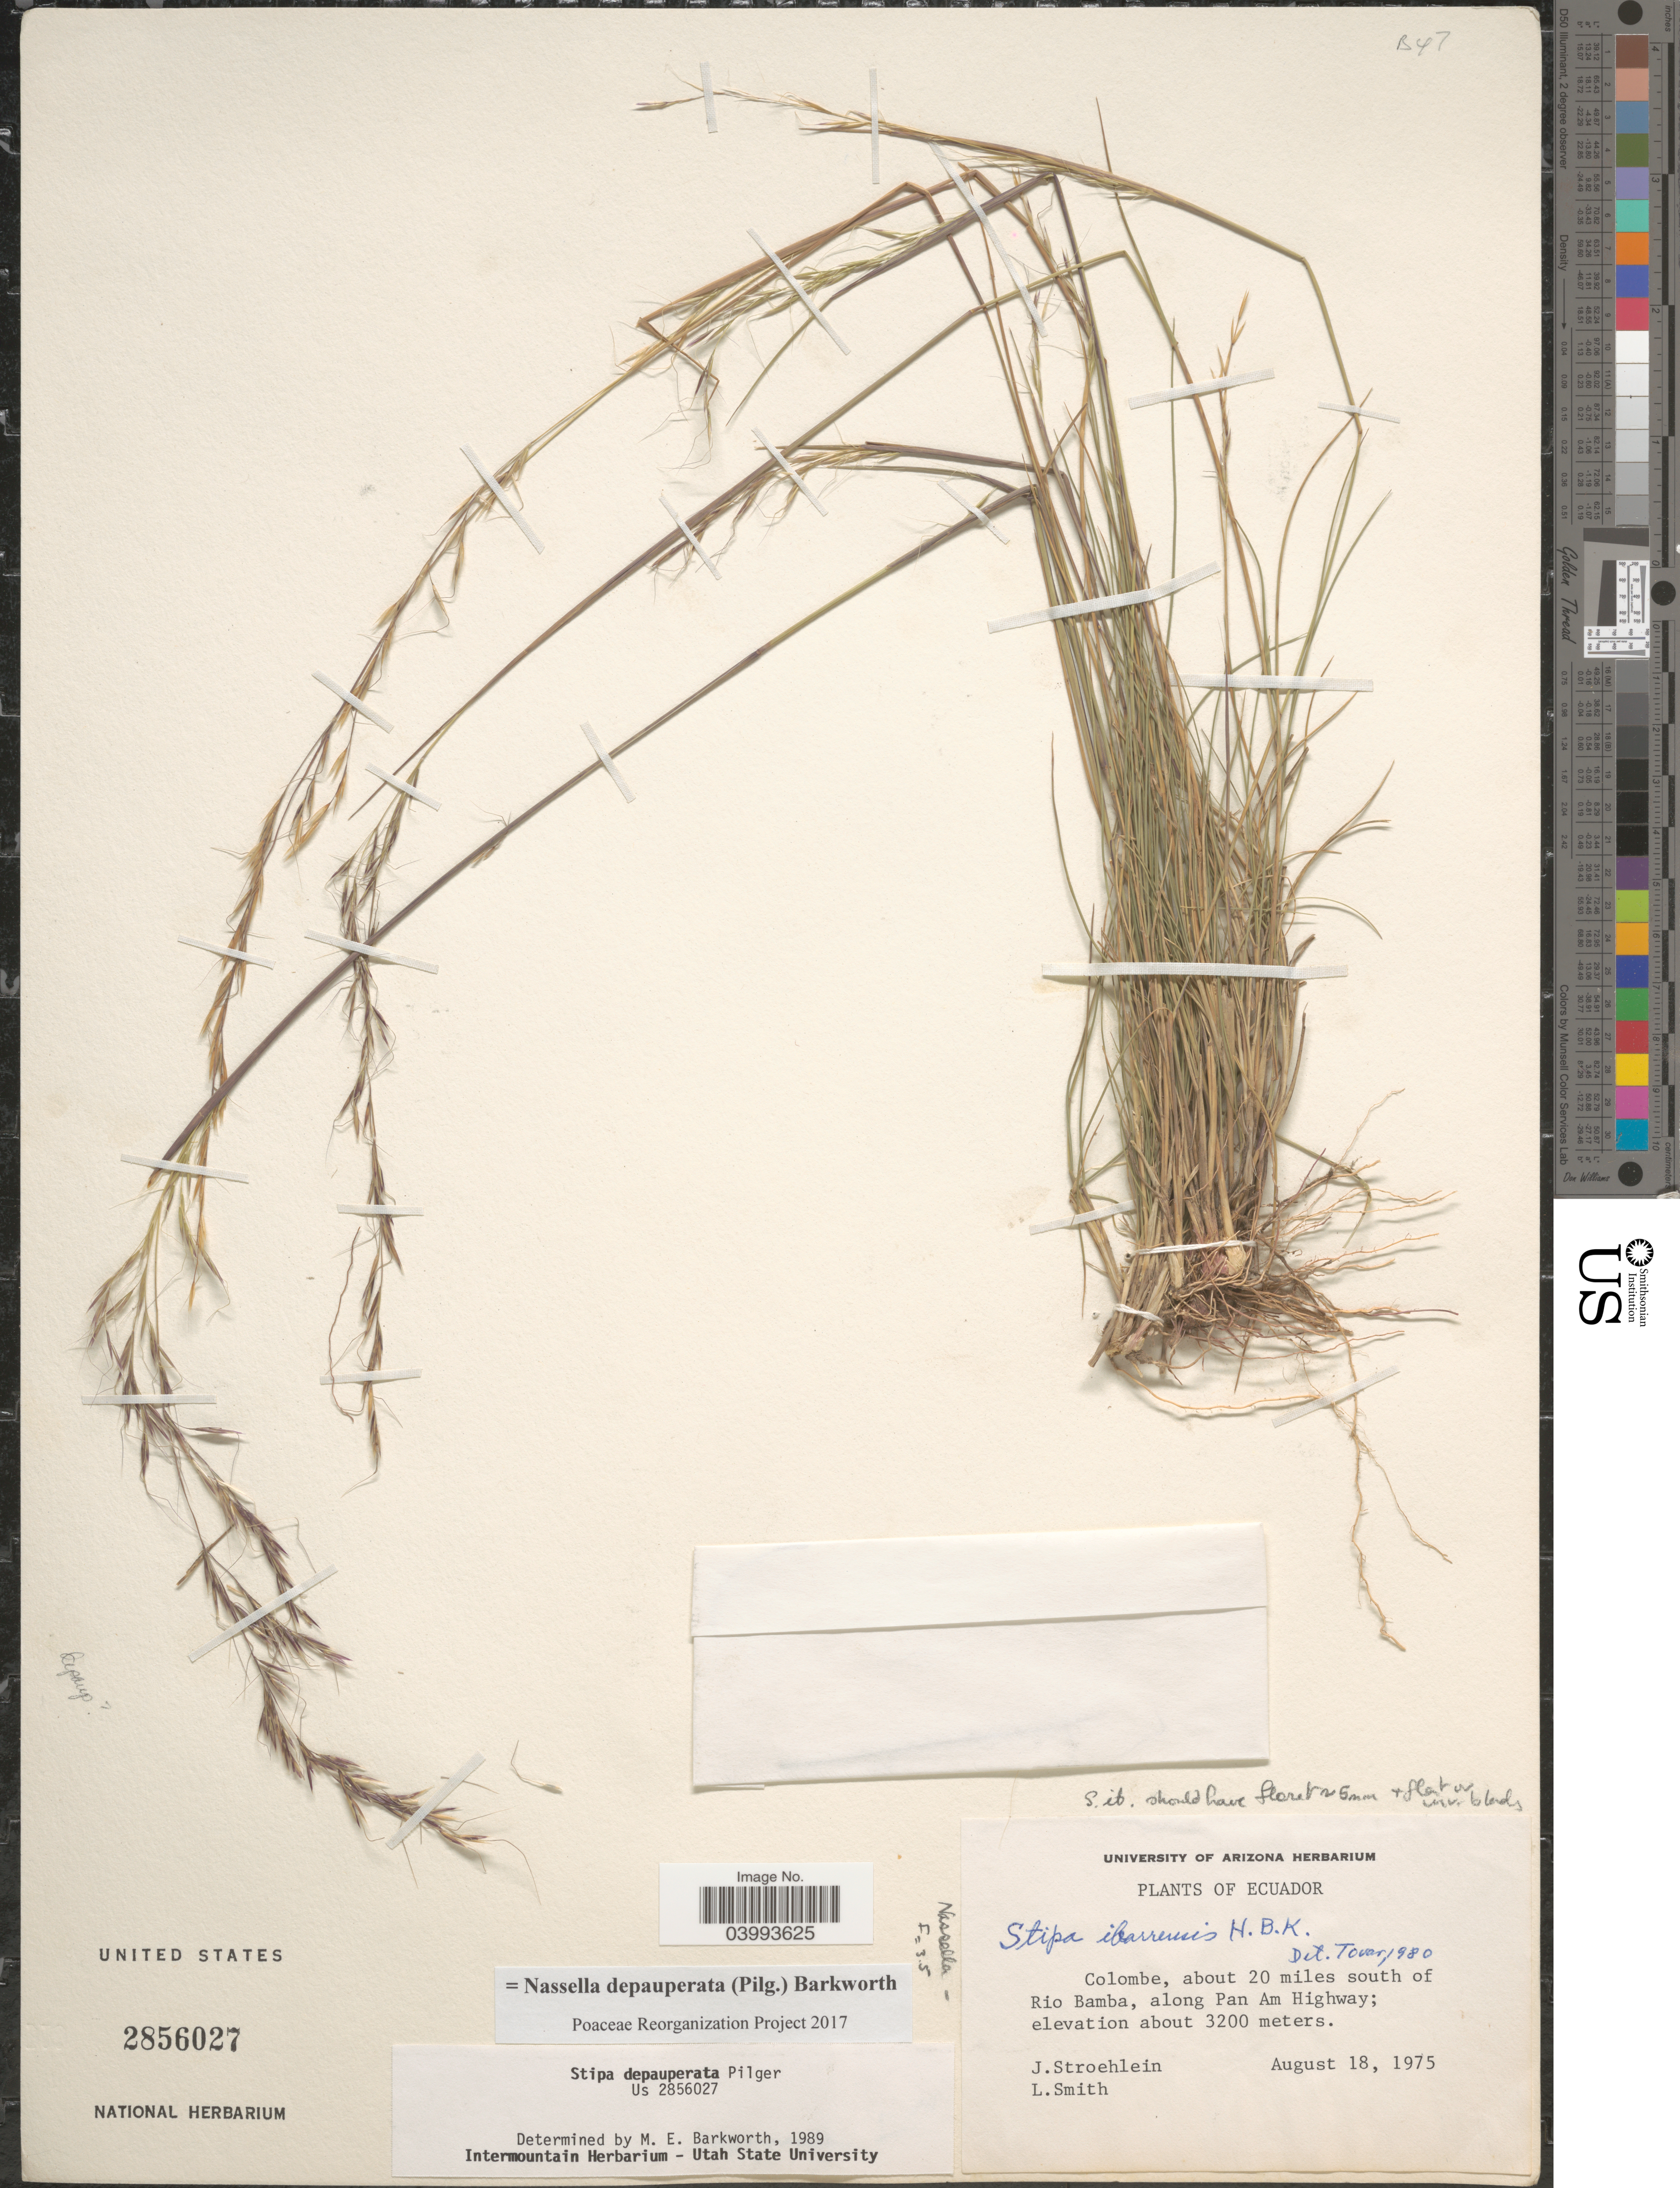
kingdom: Plantae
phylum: Tracheophyta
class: Liliopsida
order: Poales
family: Poaceae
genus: Nassella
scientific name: Nassella depauperata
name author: (Pilg.) Barkworth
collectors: J. Stroehlein & L. Smith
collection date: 1975-08-18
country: Ecuador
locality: Colombe, about 20 miles south of Rio Bamba, along Pan Am Highway.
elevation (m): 3200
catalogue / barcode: US 2856027